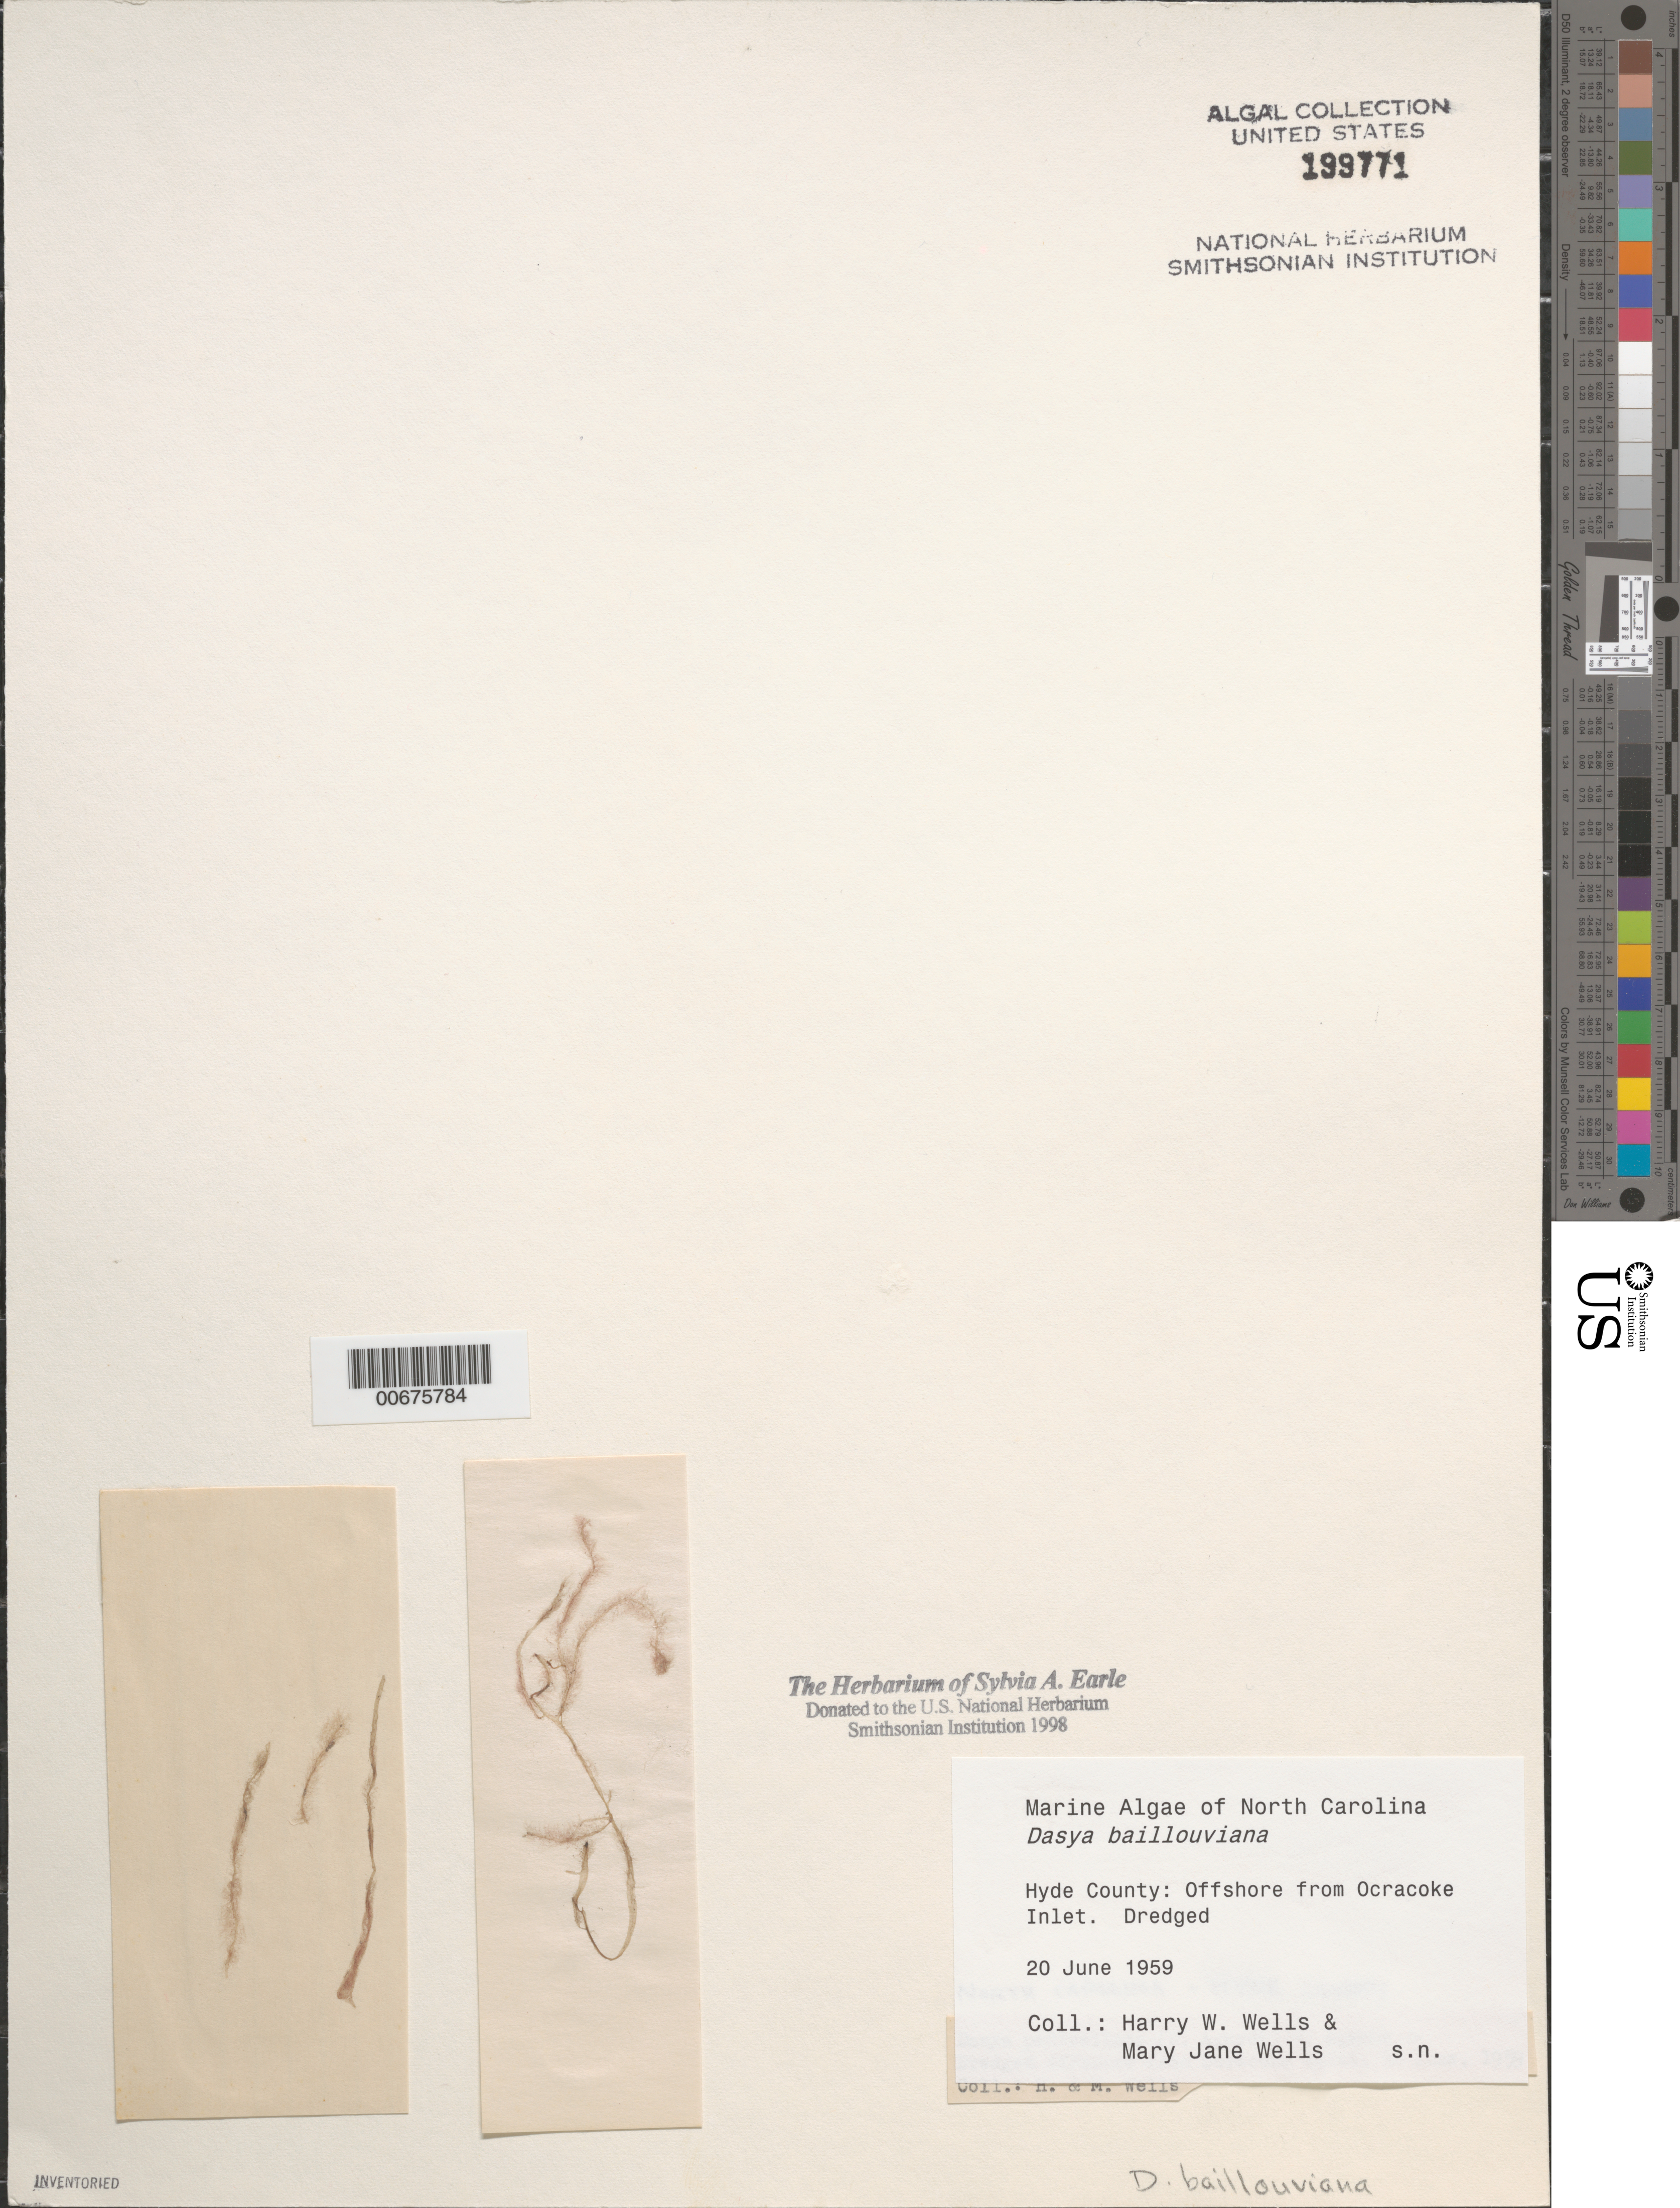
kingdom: Plantae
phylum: Rhodophyta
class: Florideophyceae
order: Ceramiales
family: Dasyaceae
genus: Dasya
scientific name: Dasya pedicellata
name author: (C. Agardh) C. Agardh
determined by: Algae name updating Project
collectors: H. Wells & M. Wells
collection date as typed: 20 Jun 1959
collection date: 1959-06-20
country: United States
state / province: North Carolina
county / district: Hyde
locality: Off Ocracoke Inlet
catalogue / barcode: US 199771